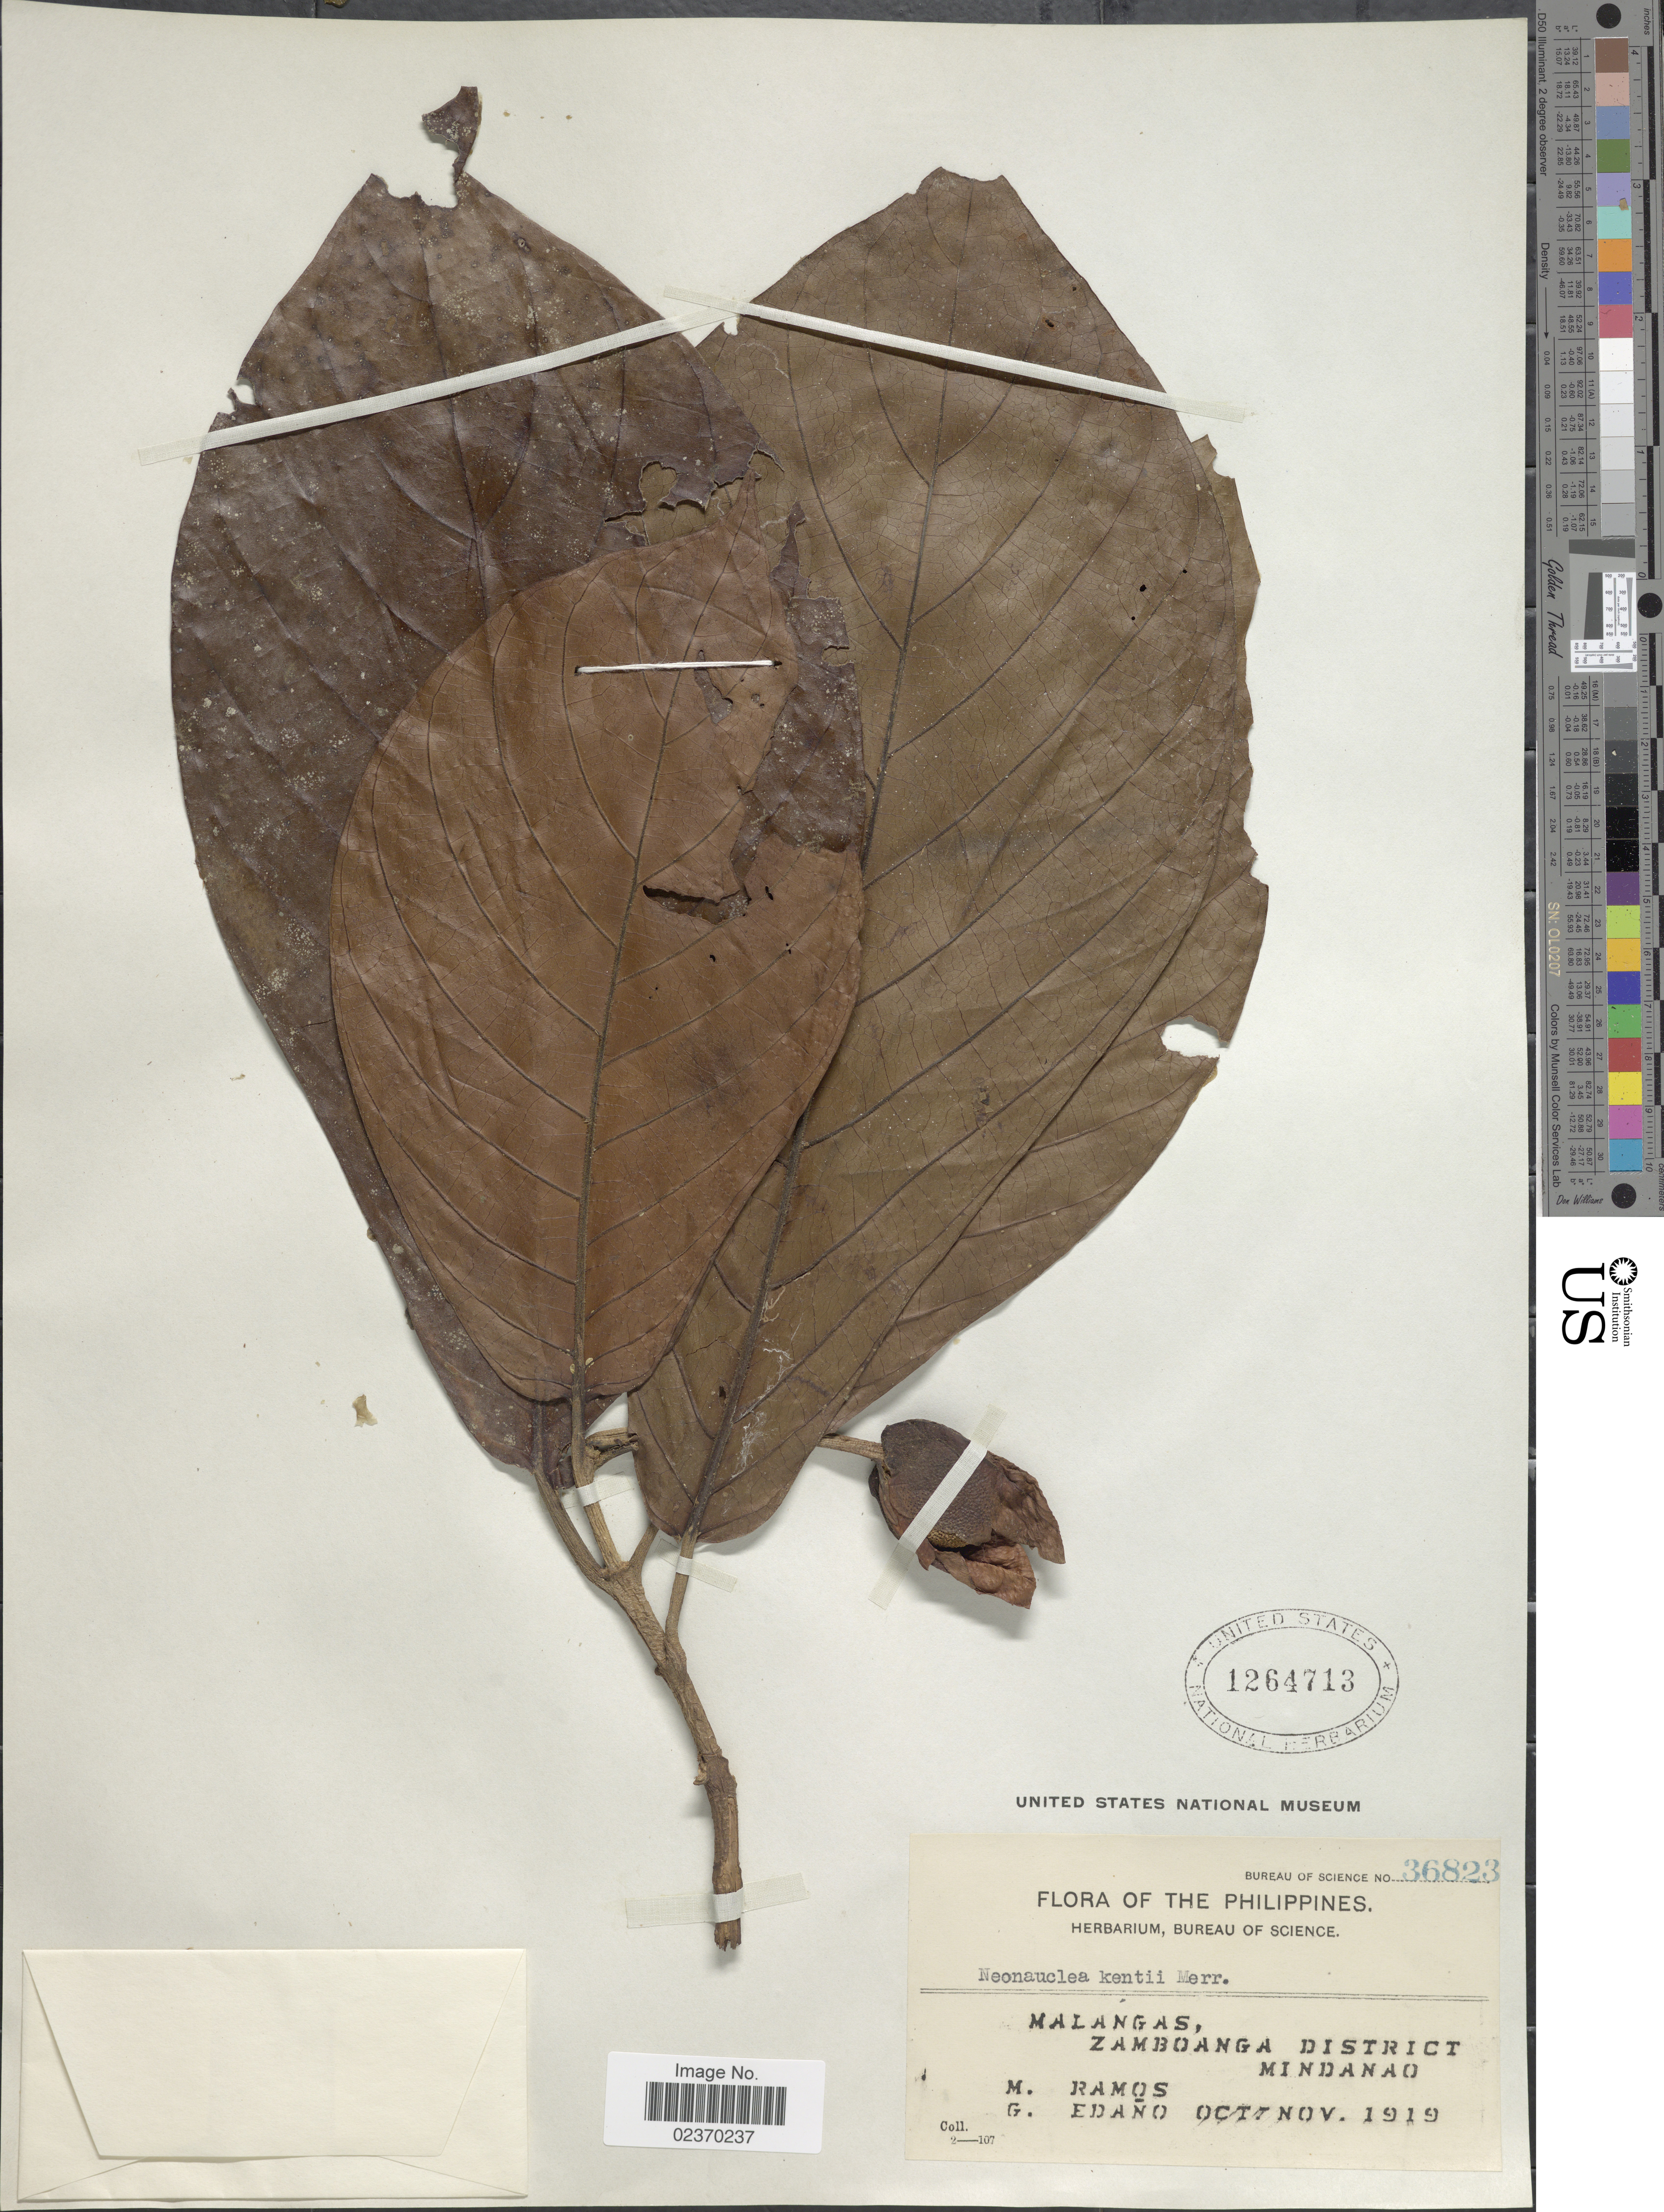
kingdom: Plantae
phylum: Tracheophyta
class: Magnoliopsida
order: Gentianales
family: Rubiaceae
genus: Neonauclea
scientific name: Neonauclea kentii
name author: (Merr.) Merr.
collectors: M. Ramos & G. Edaño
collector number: Bureau of Science 36823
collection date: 1919-11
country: Philippines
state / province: Zamboanga Peninsula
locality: Malangas, Zamboanga District, Mindanao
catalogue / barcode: US 1264713